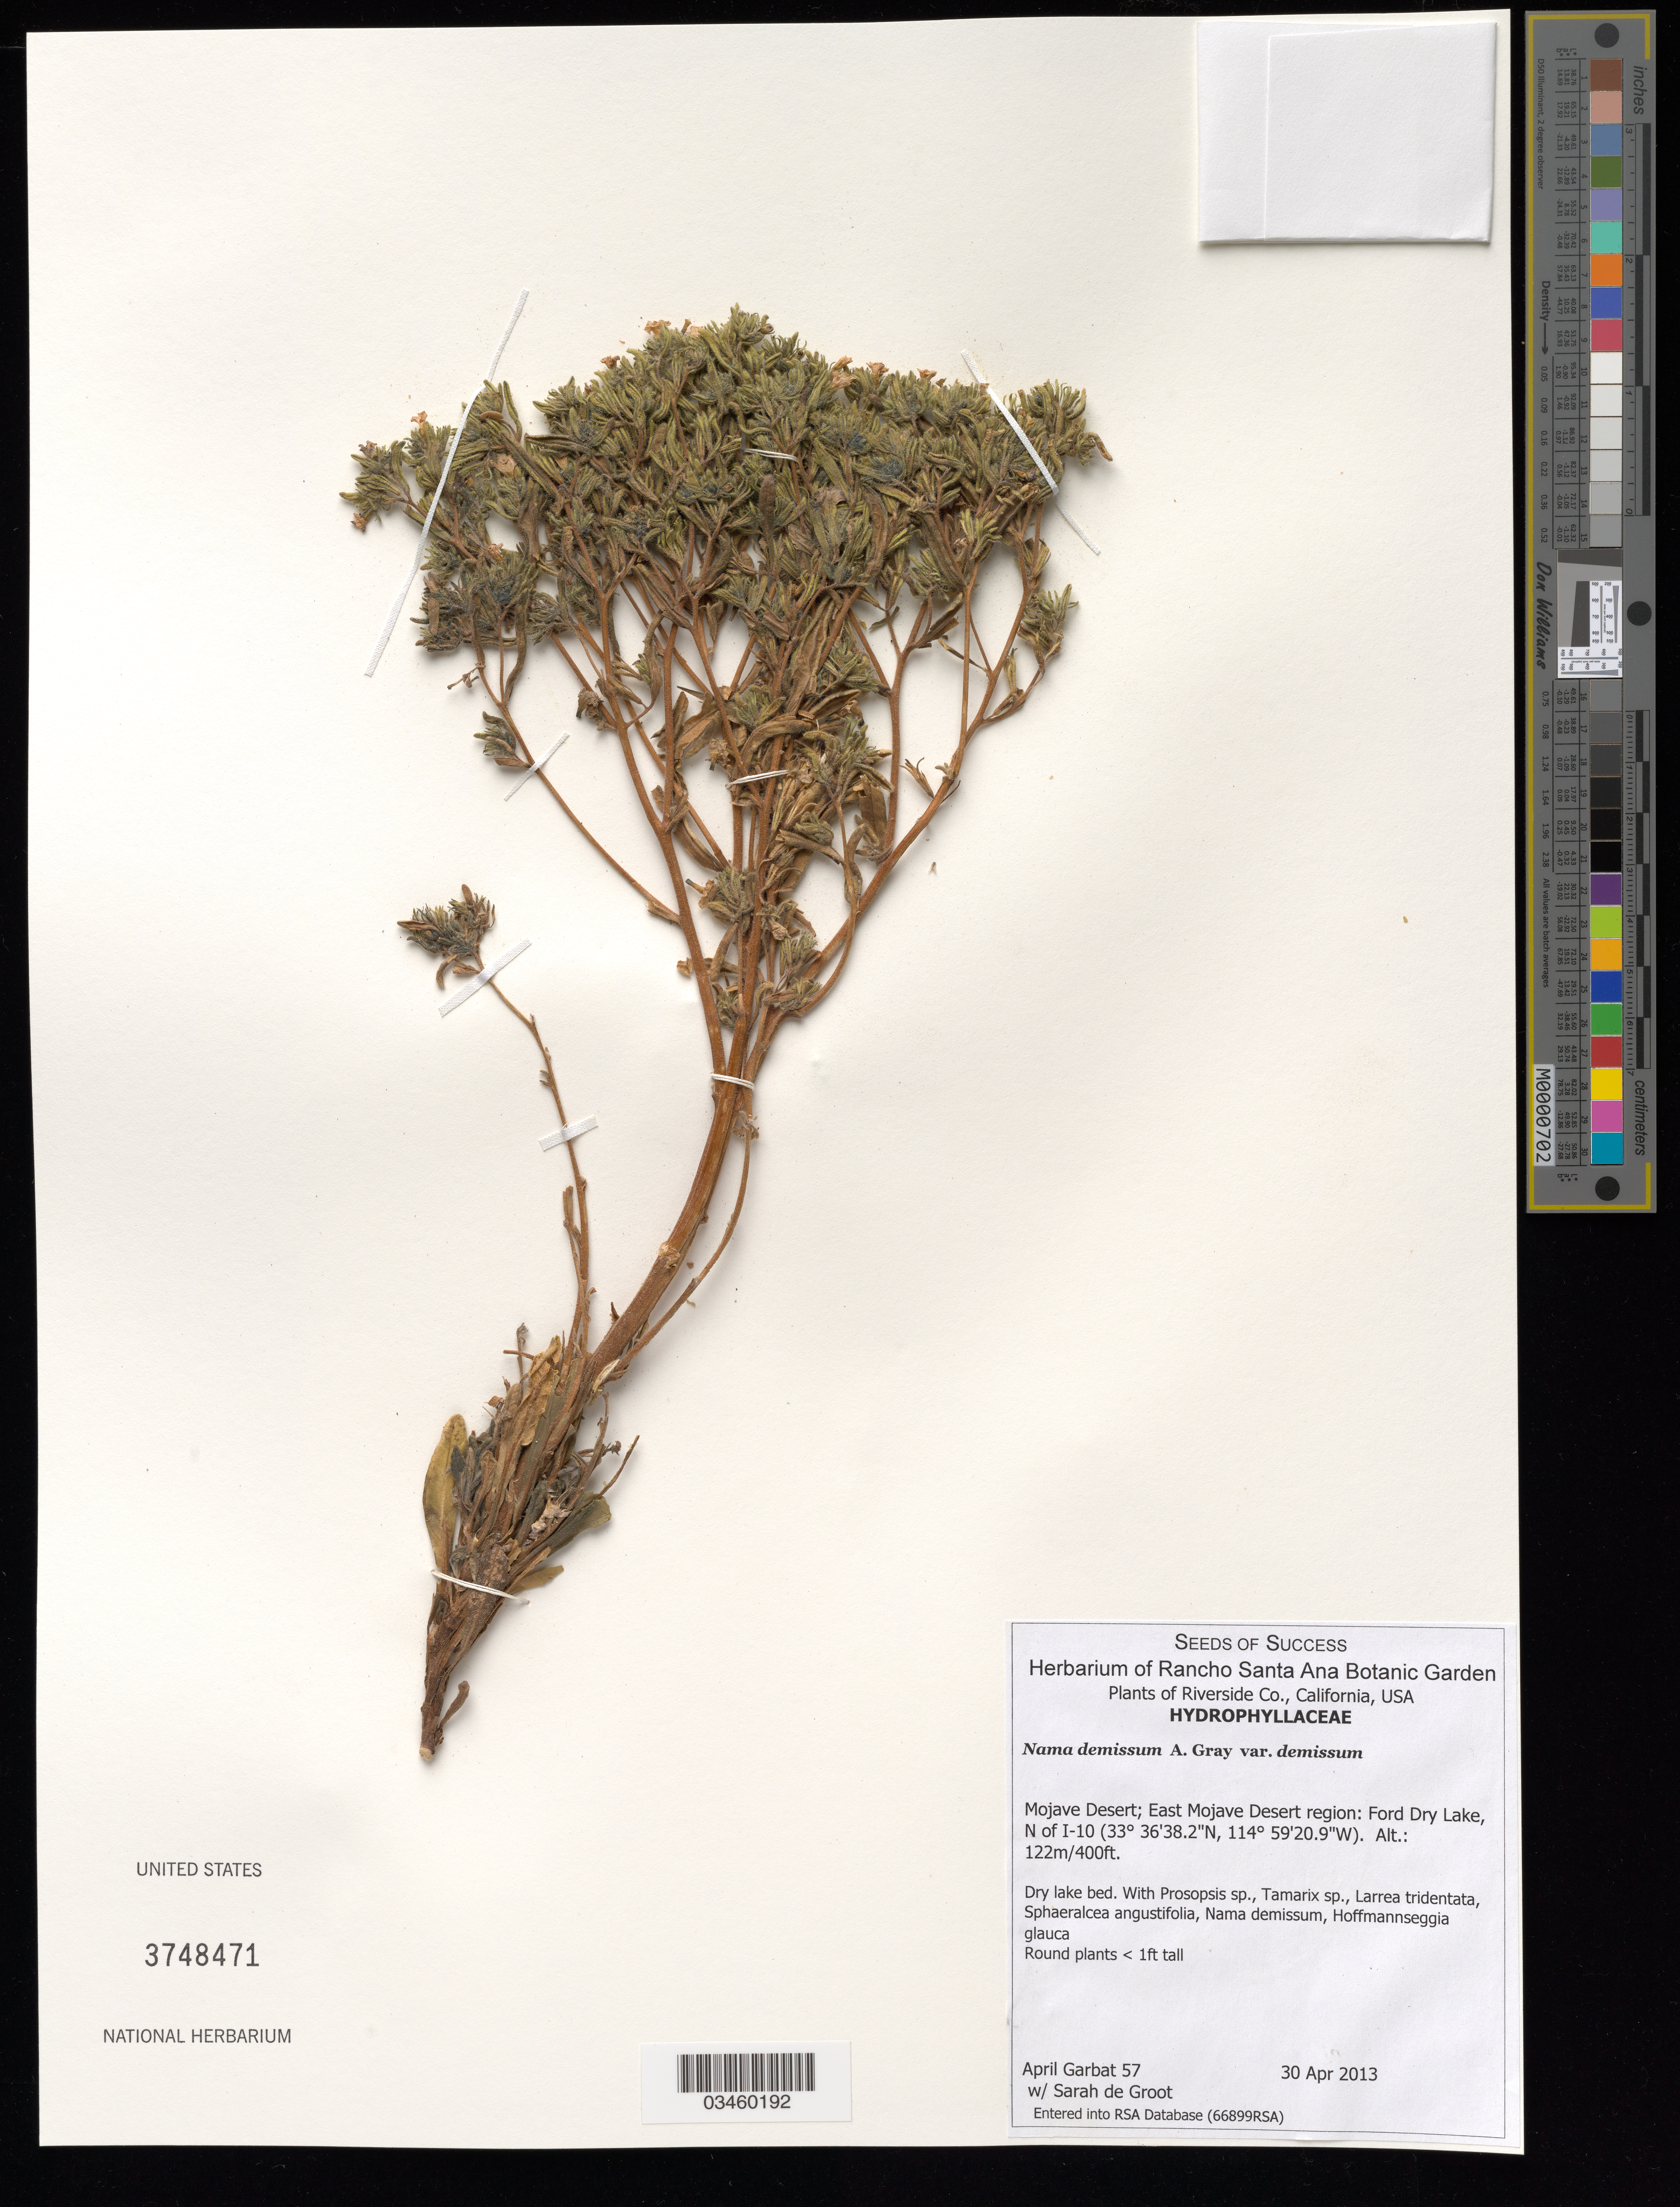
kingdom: Plantae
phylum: Tracheophyta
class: Magnoliopsida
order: Boraginales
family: Namaceae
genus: Nama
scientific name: Nama demissum var. demissum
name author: A. Gray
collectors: A. Garbat & S. De Groot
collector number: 57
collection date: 2013-04-30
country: United States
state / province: California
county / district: Riverside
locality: Mojave Desert, East Mojave Desert region: Ford Dry Lake, N of I-10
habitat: Dry lake bed. With Prosopsis sp., Tamarix sp., ect.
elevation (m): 122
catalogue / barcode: US 3748471